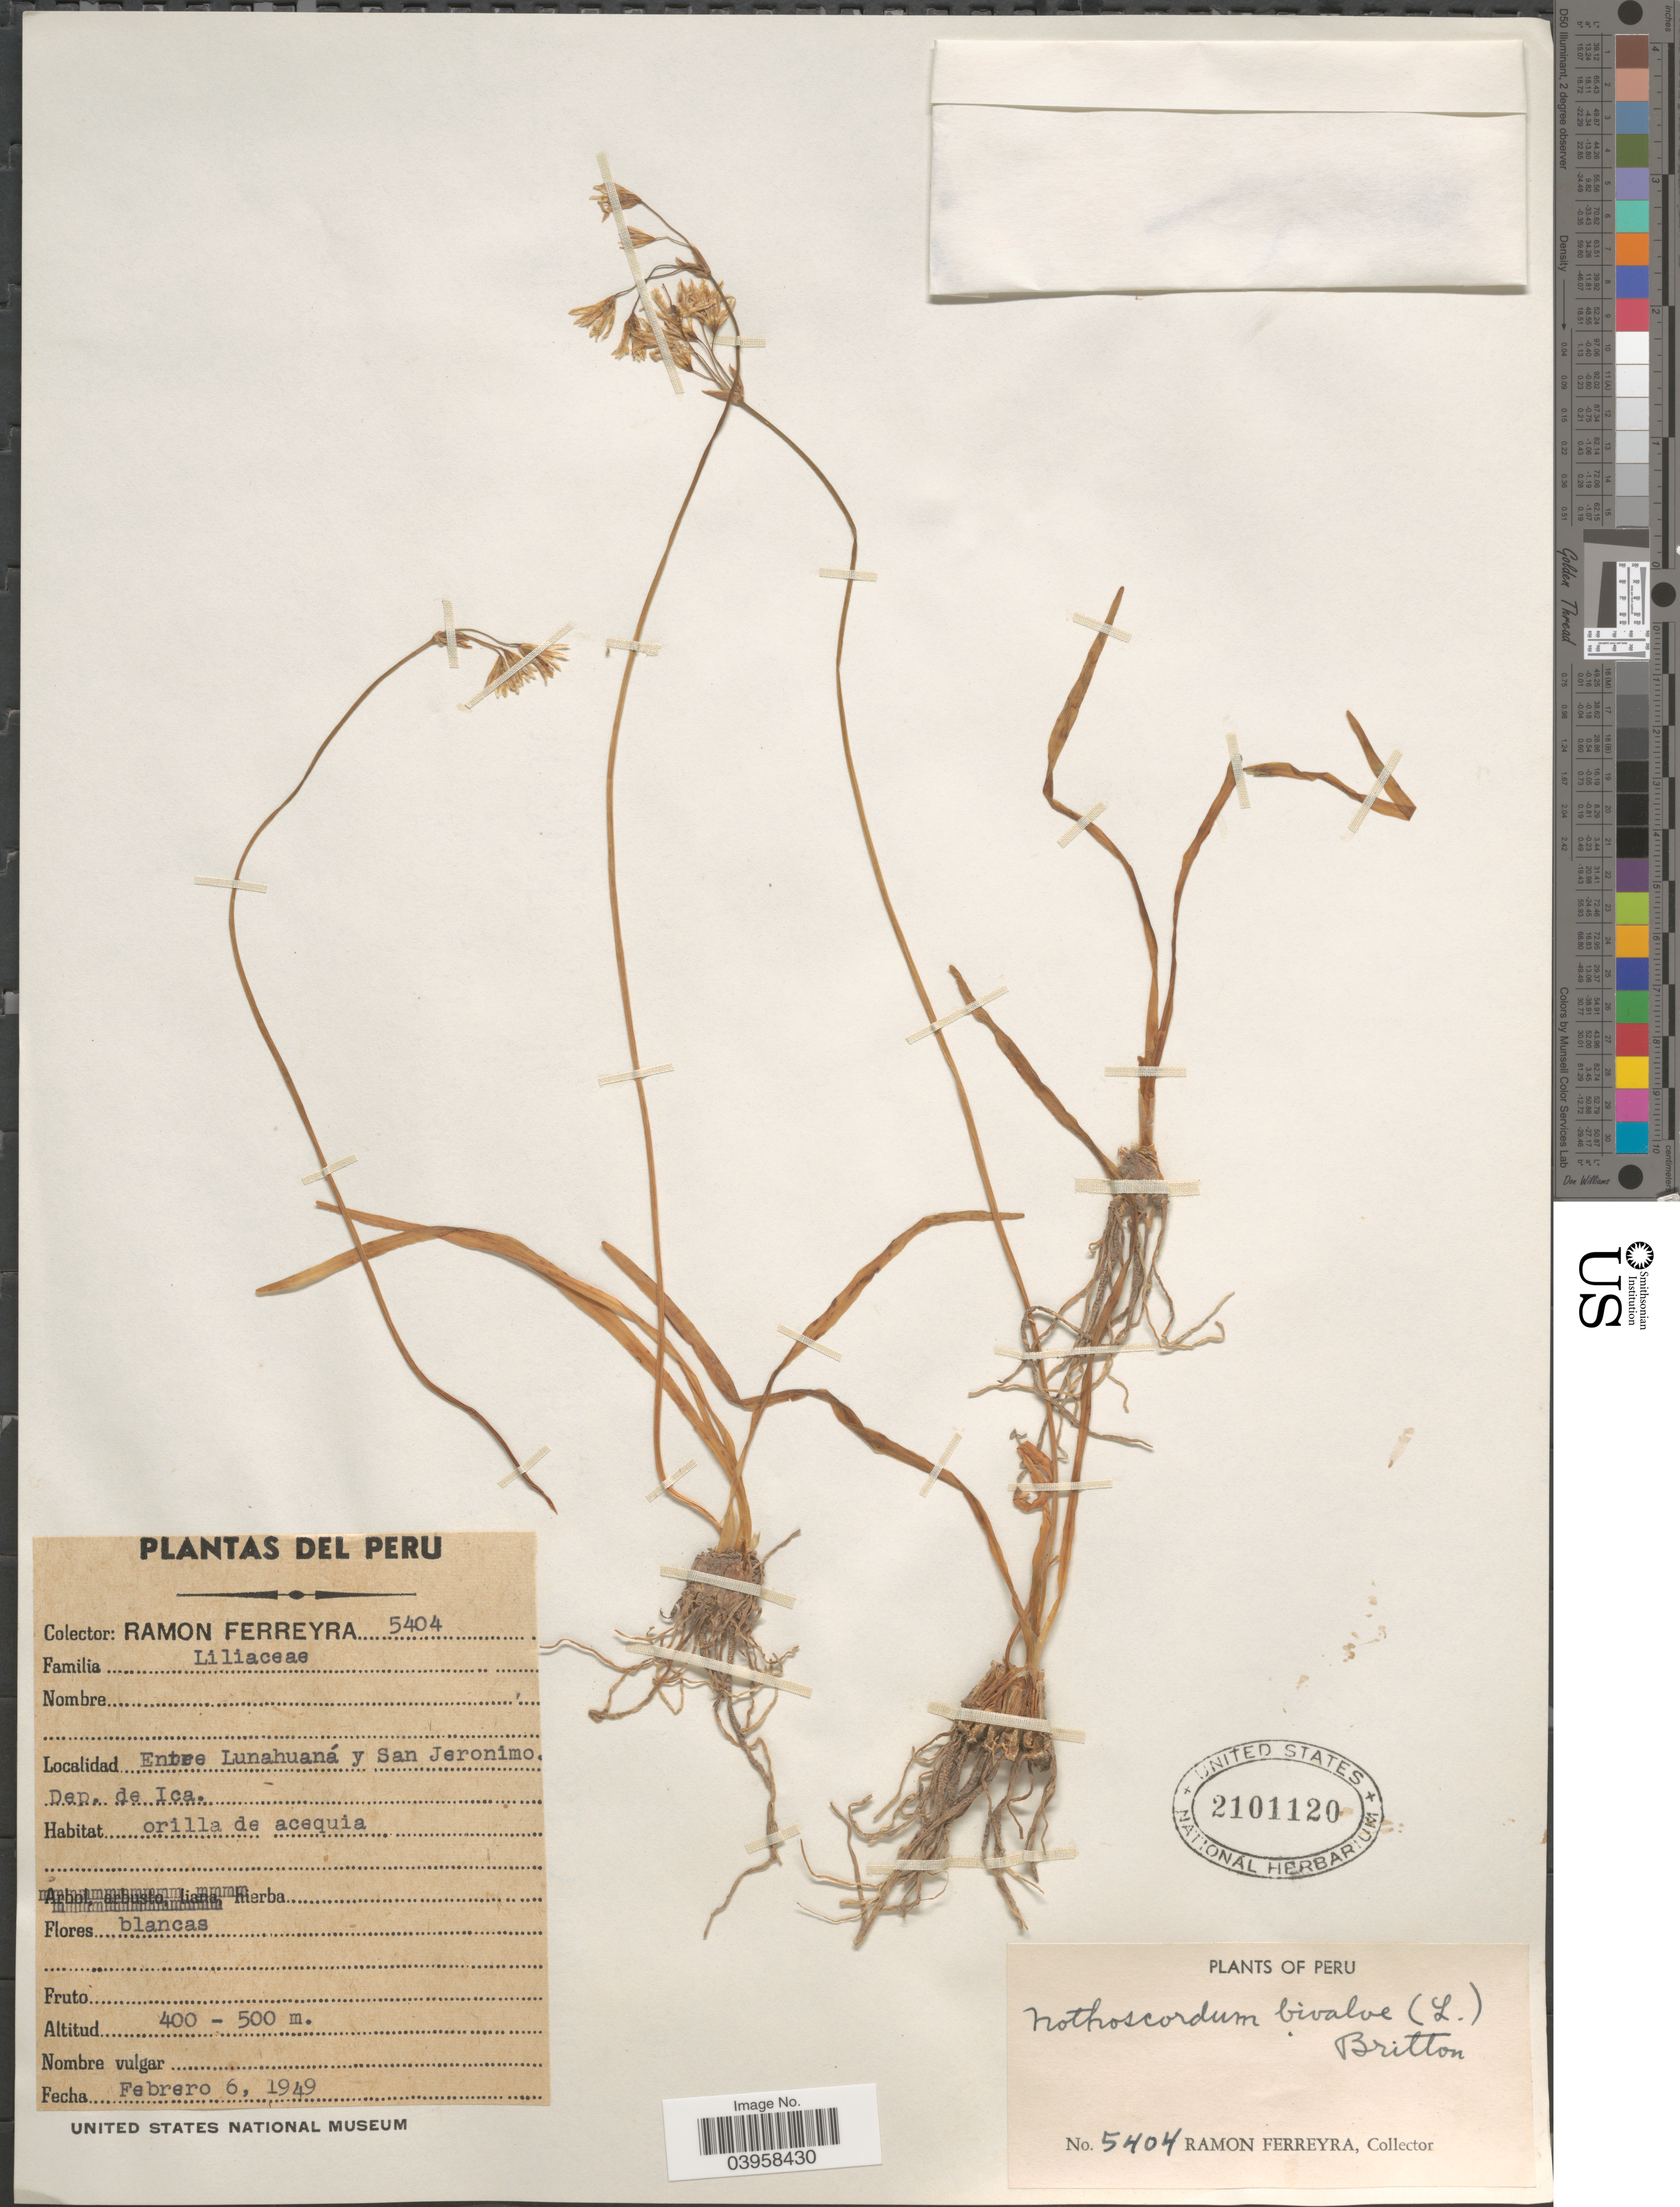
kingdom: Plantae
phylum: Tracheophyta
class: Liliopsida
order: Asparagales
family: Amaryllidaceae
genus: Nothoscordum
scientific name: Nothoscordum bivalve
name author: (L.) Britton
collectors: R. A. Ferreyra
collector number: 5404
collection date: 1949-02-06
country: Peru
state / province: Ica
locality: Entre Lunahuaná y San Jeronimo. Dep. de Ica.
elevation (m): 400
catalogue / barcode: US 2101120